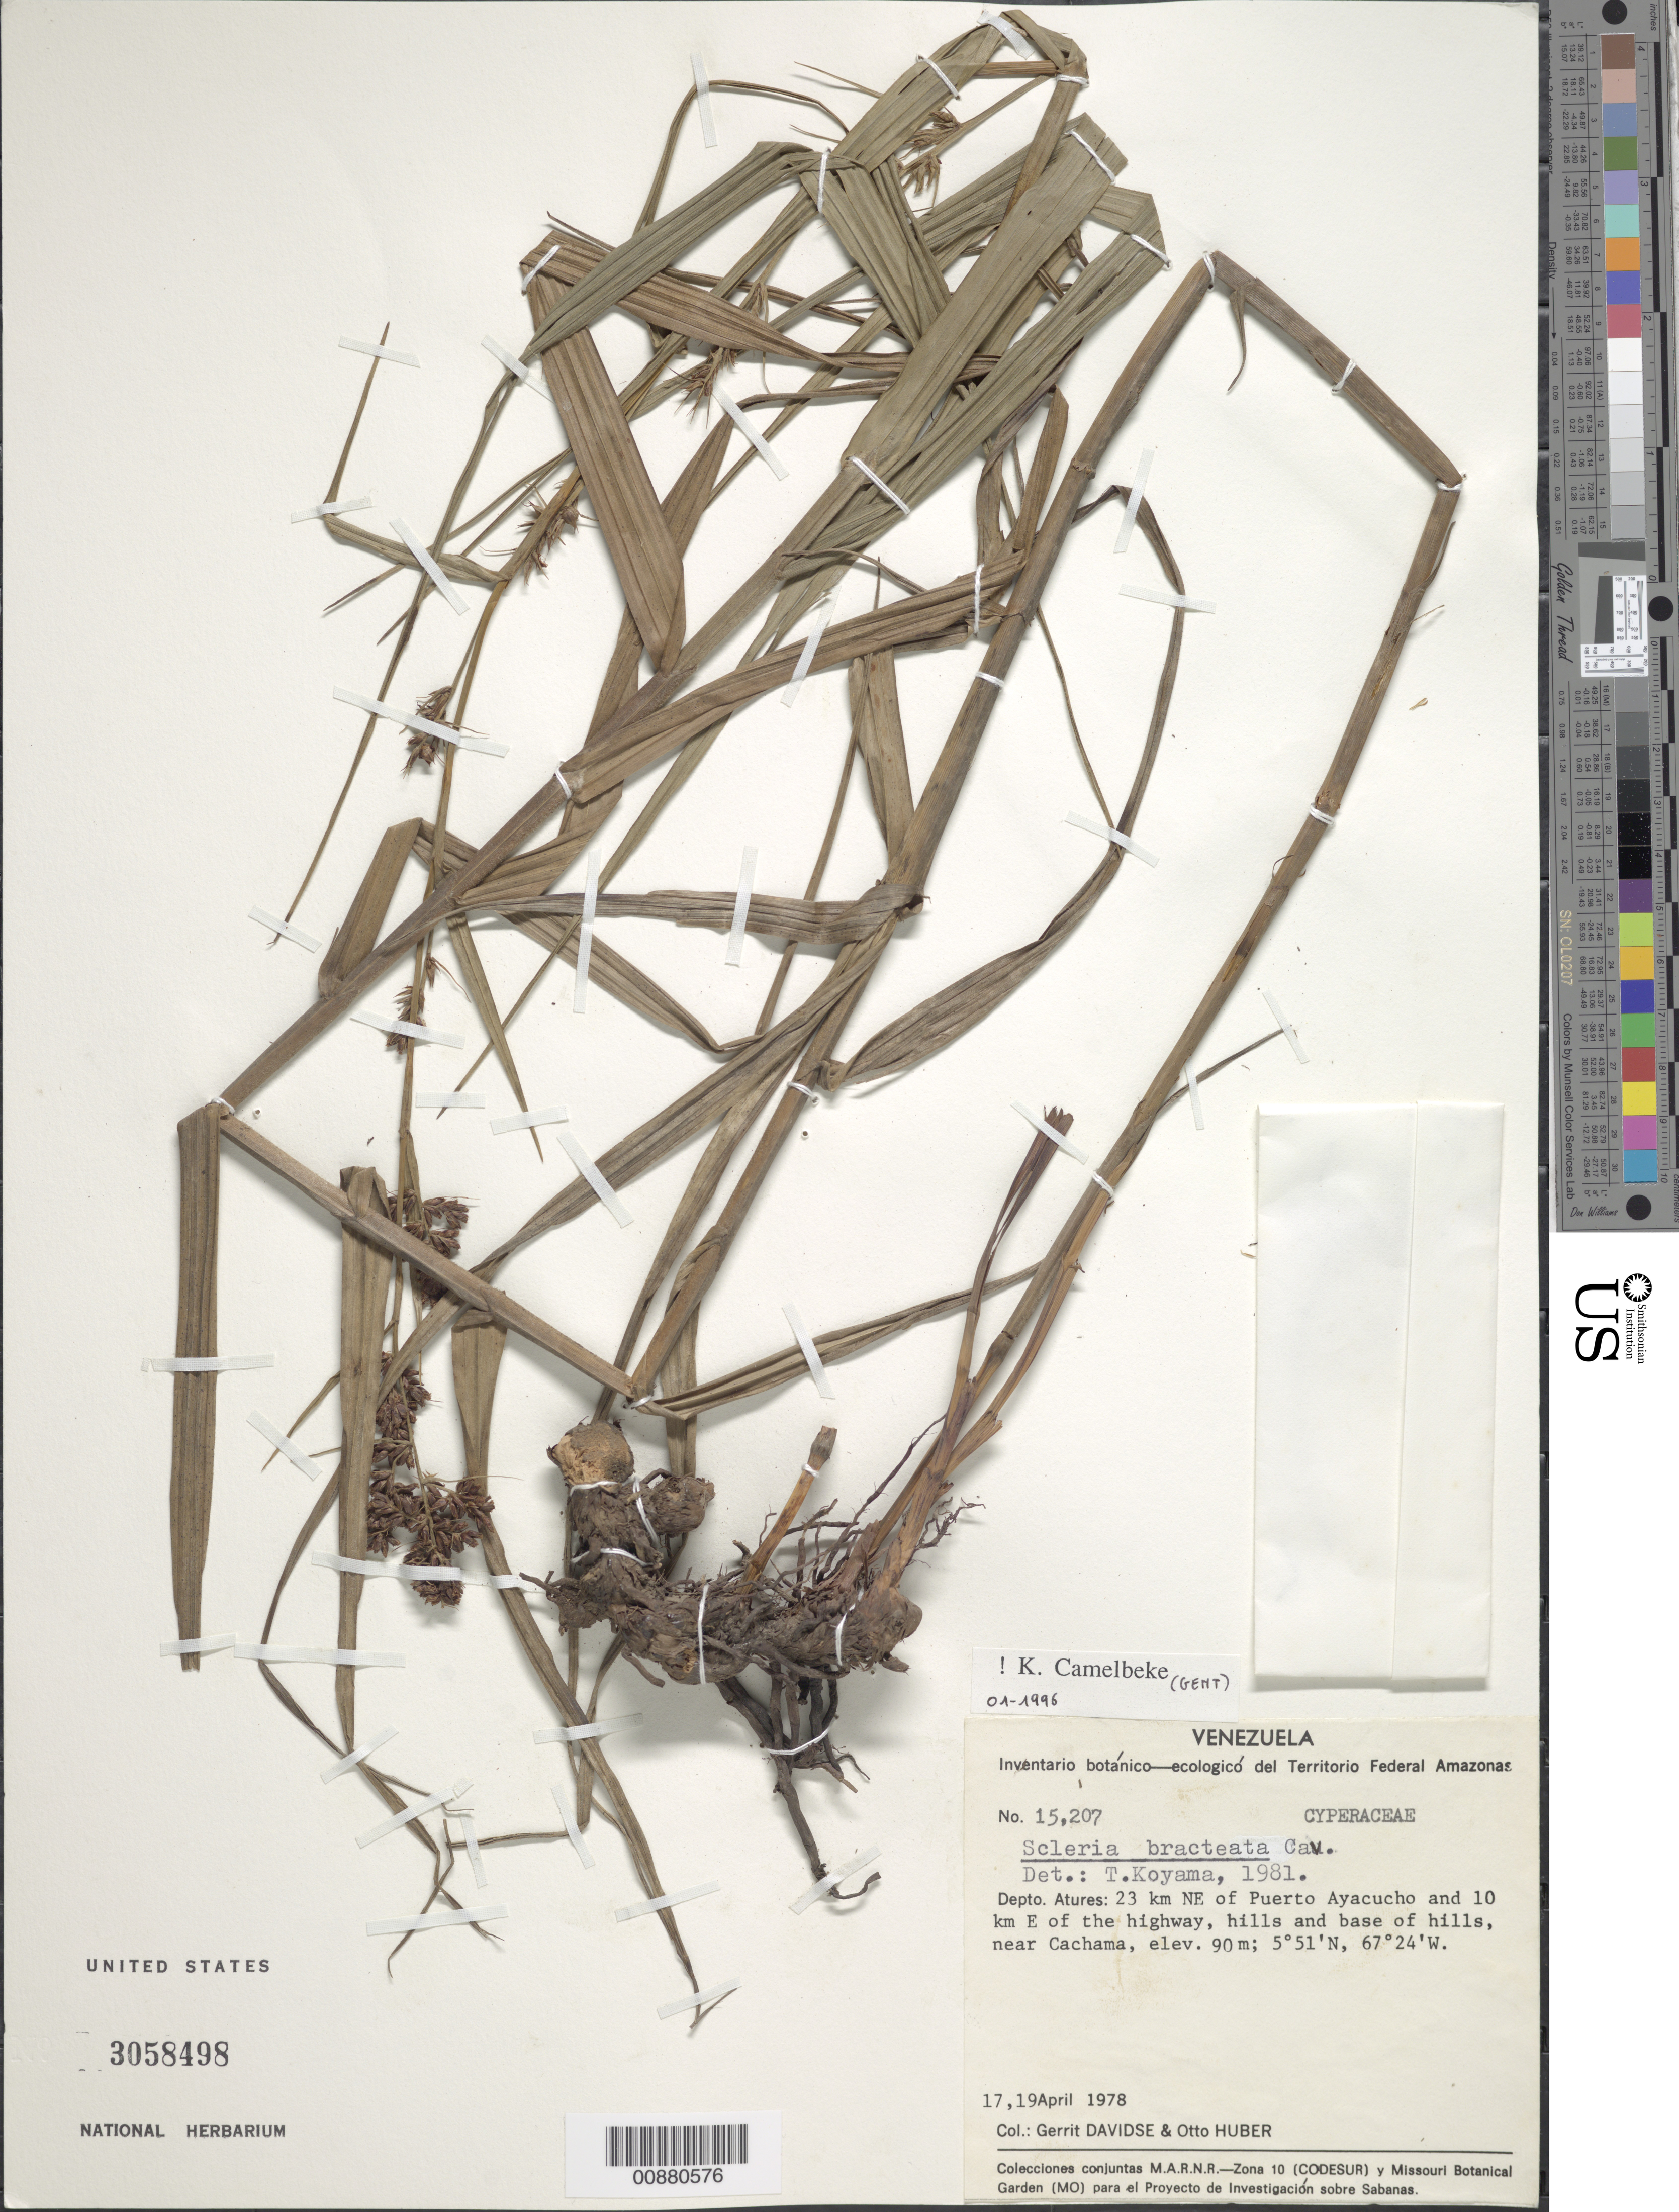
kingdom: Plantae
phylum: Tracheophyta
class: Liliopsida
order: Poales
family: Cyperaceae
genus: Scleria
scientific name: Scleria bracteata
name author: Cav.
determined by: Camelbeke, K.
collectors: G. Davidse & O. Huber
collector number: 15207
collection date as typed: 17-Apr-78 and 19-Apr-78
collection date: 1978-04-17,1978-04-19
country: Venezuela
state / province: Amazonas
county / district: Atures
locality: Puerto Ayacucho, 23 km NE of, 10 km E of highway to El Burro, near Cachama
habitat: Hills and base of hills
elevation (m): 90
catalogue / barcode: US 3058498